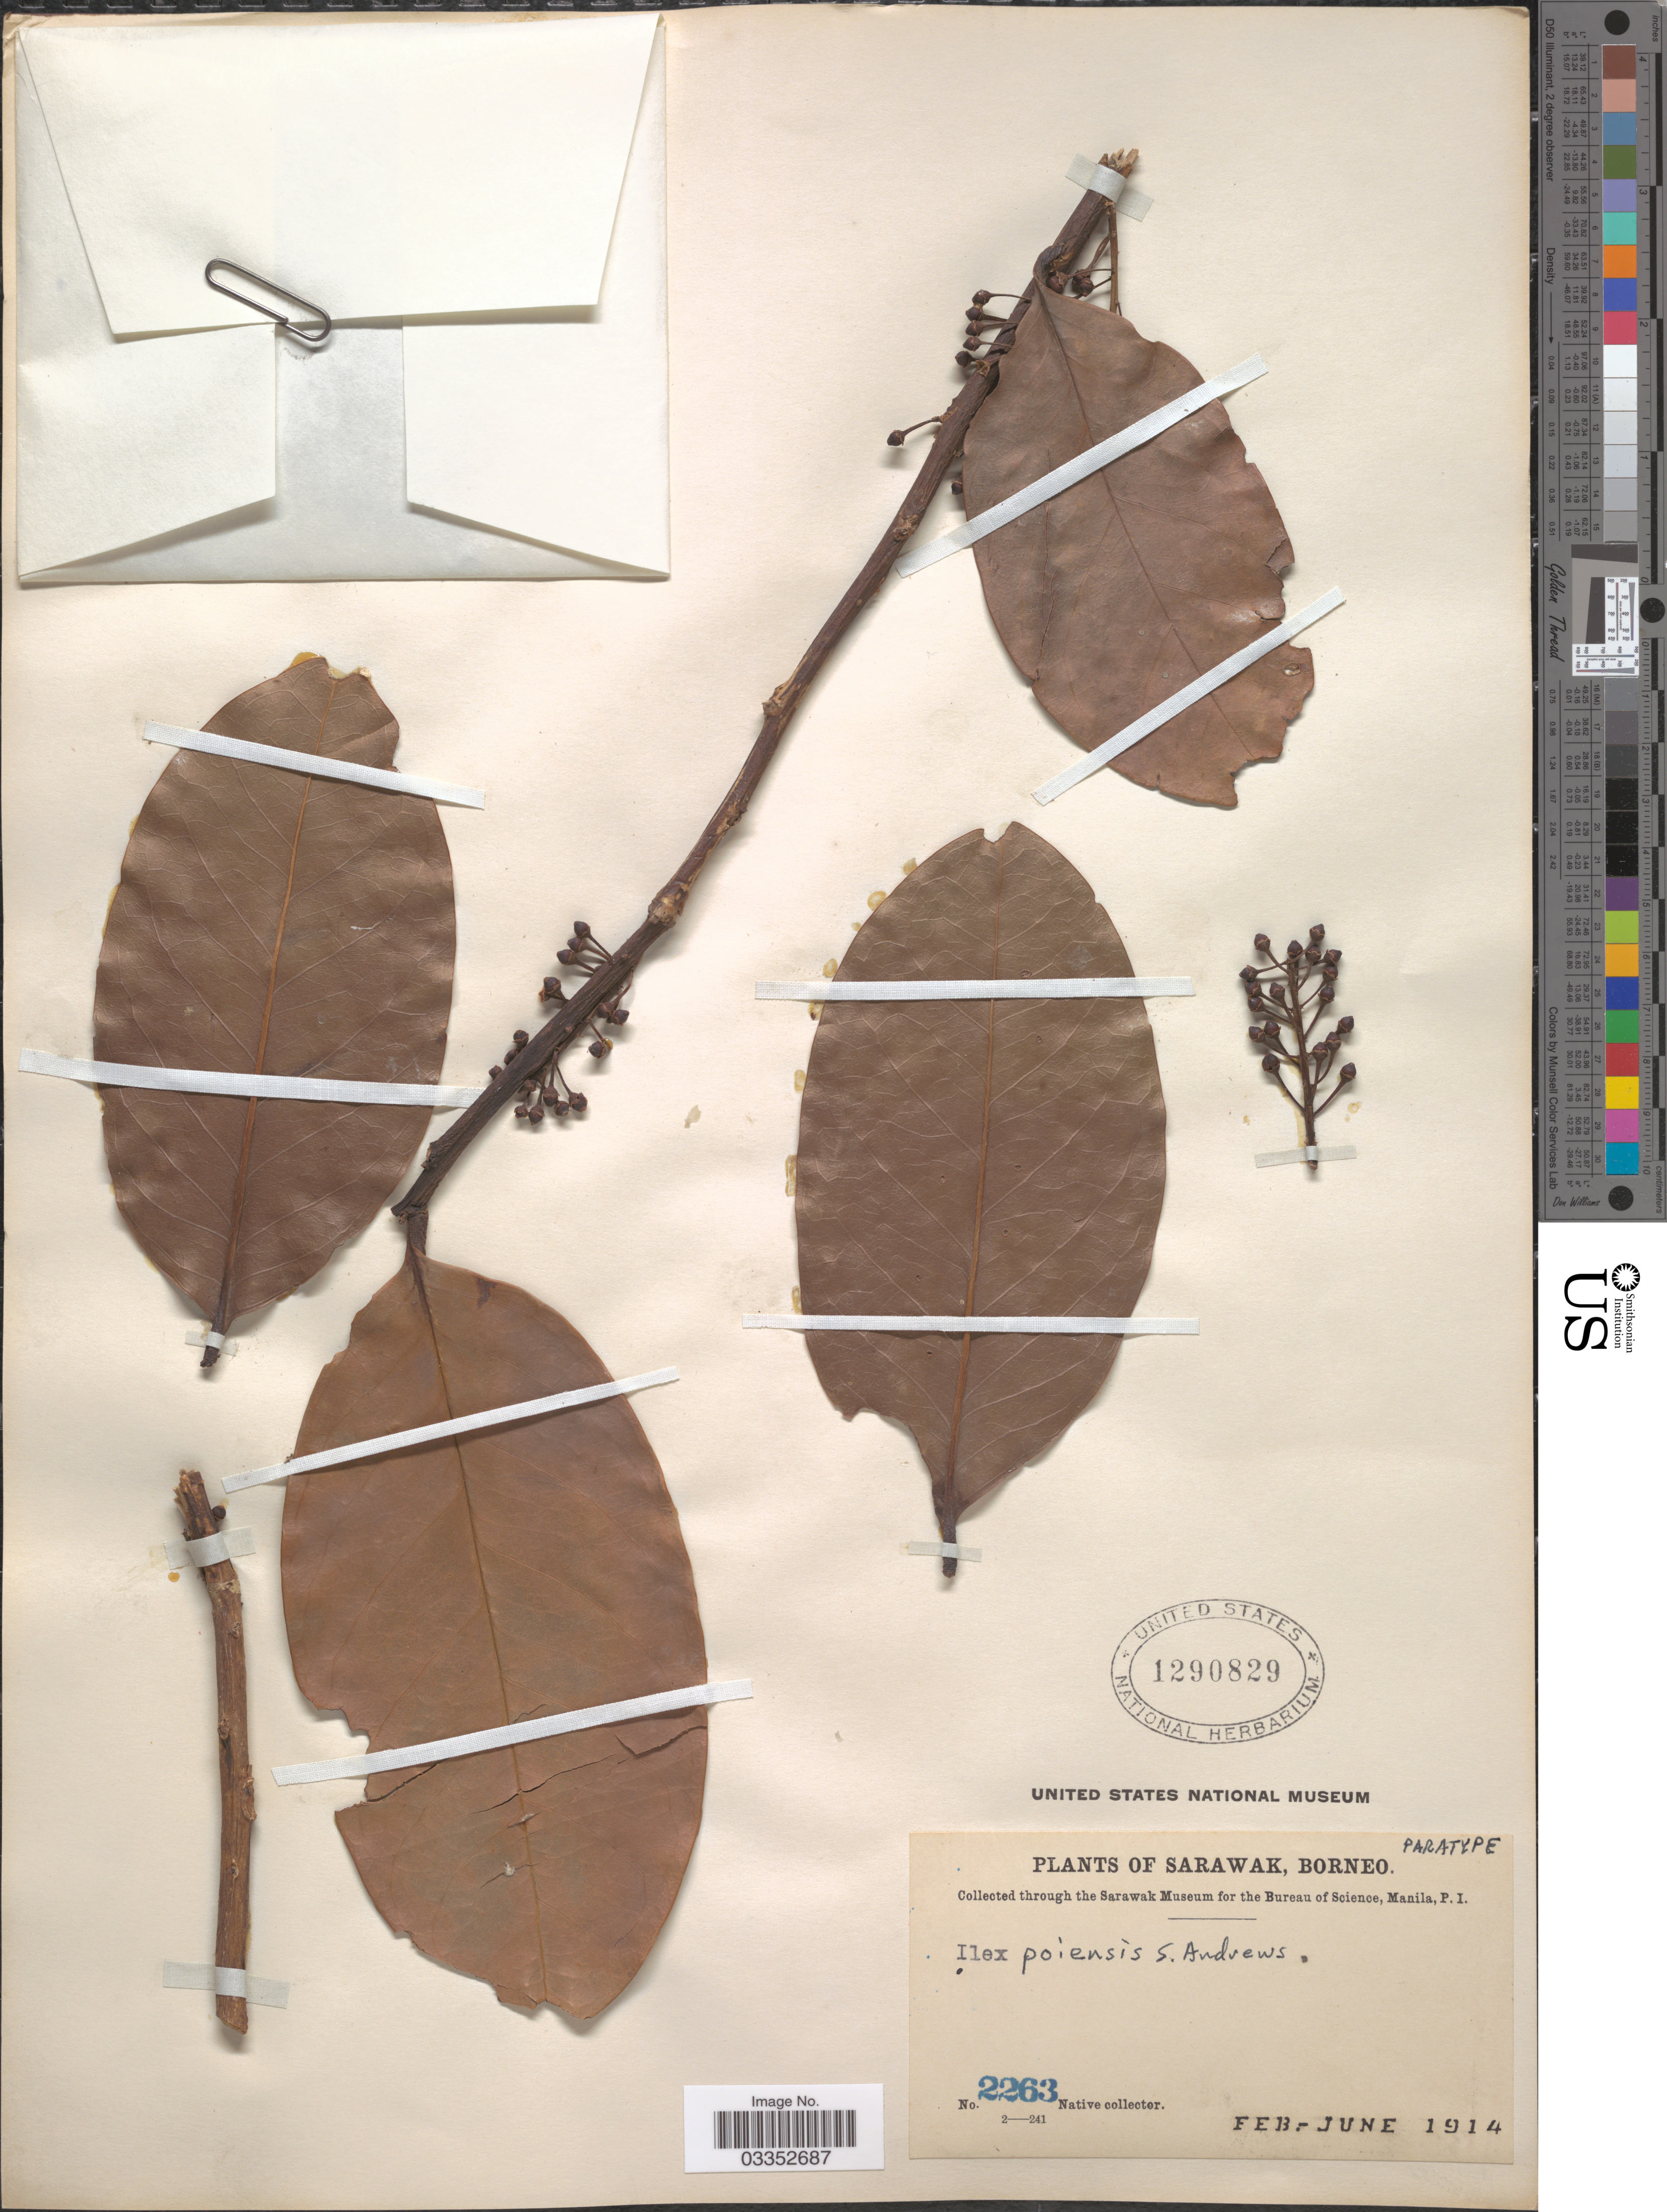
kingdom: Plantae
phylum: Tracheophyta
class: Magnoliopsida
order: Aquifoliales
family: Aquifoliaceae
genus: Ilex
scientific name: Ilex poiensis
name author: S. Andrews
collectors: Native collector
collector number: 2263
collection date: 1914-02/1914-06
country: Malaysia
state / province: Sarawak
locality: Borneo.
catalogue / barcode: US 1290829